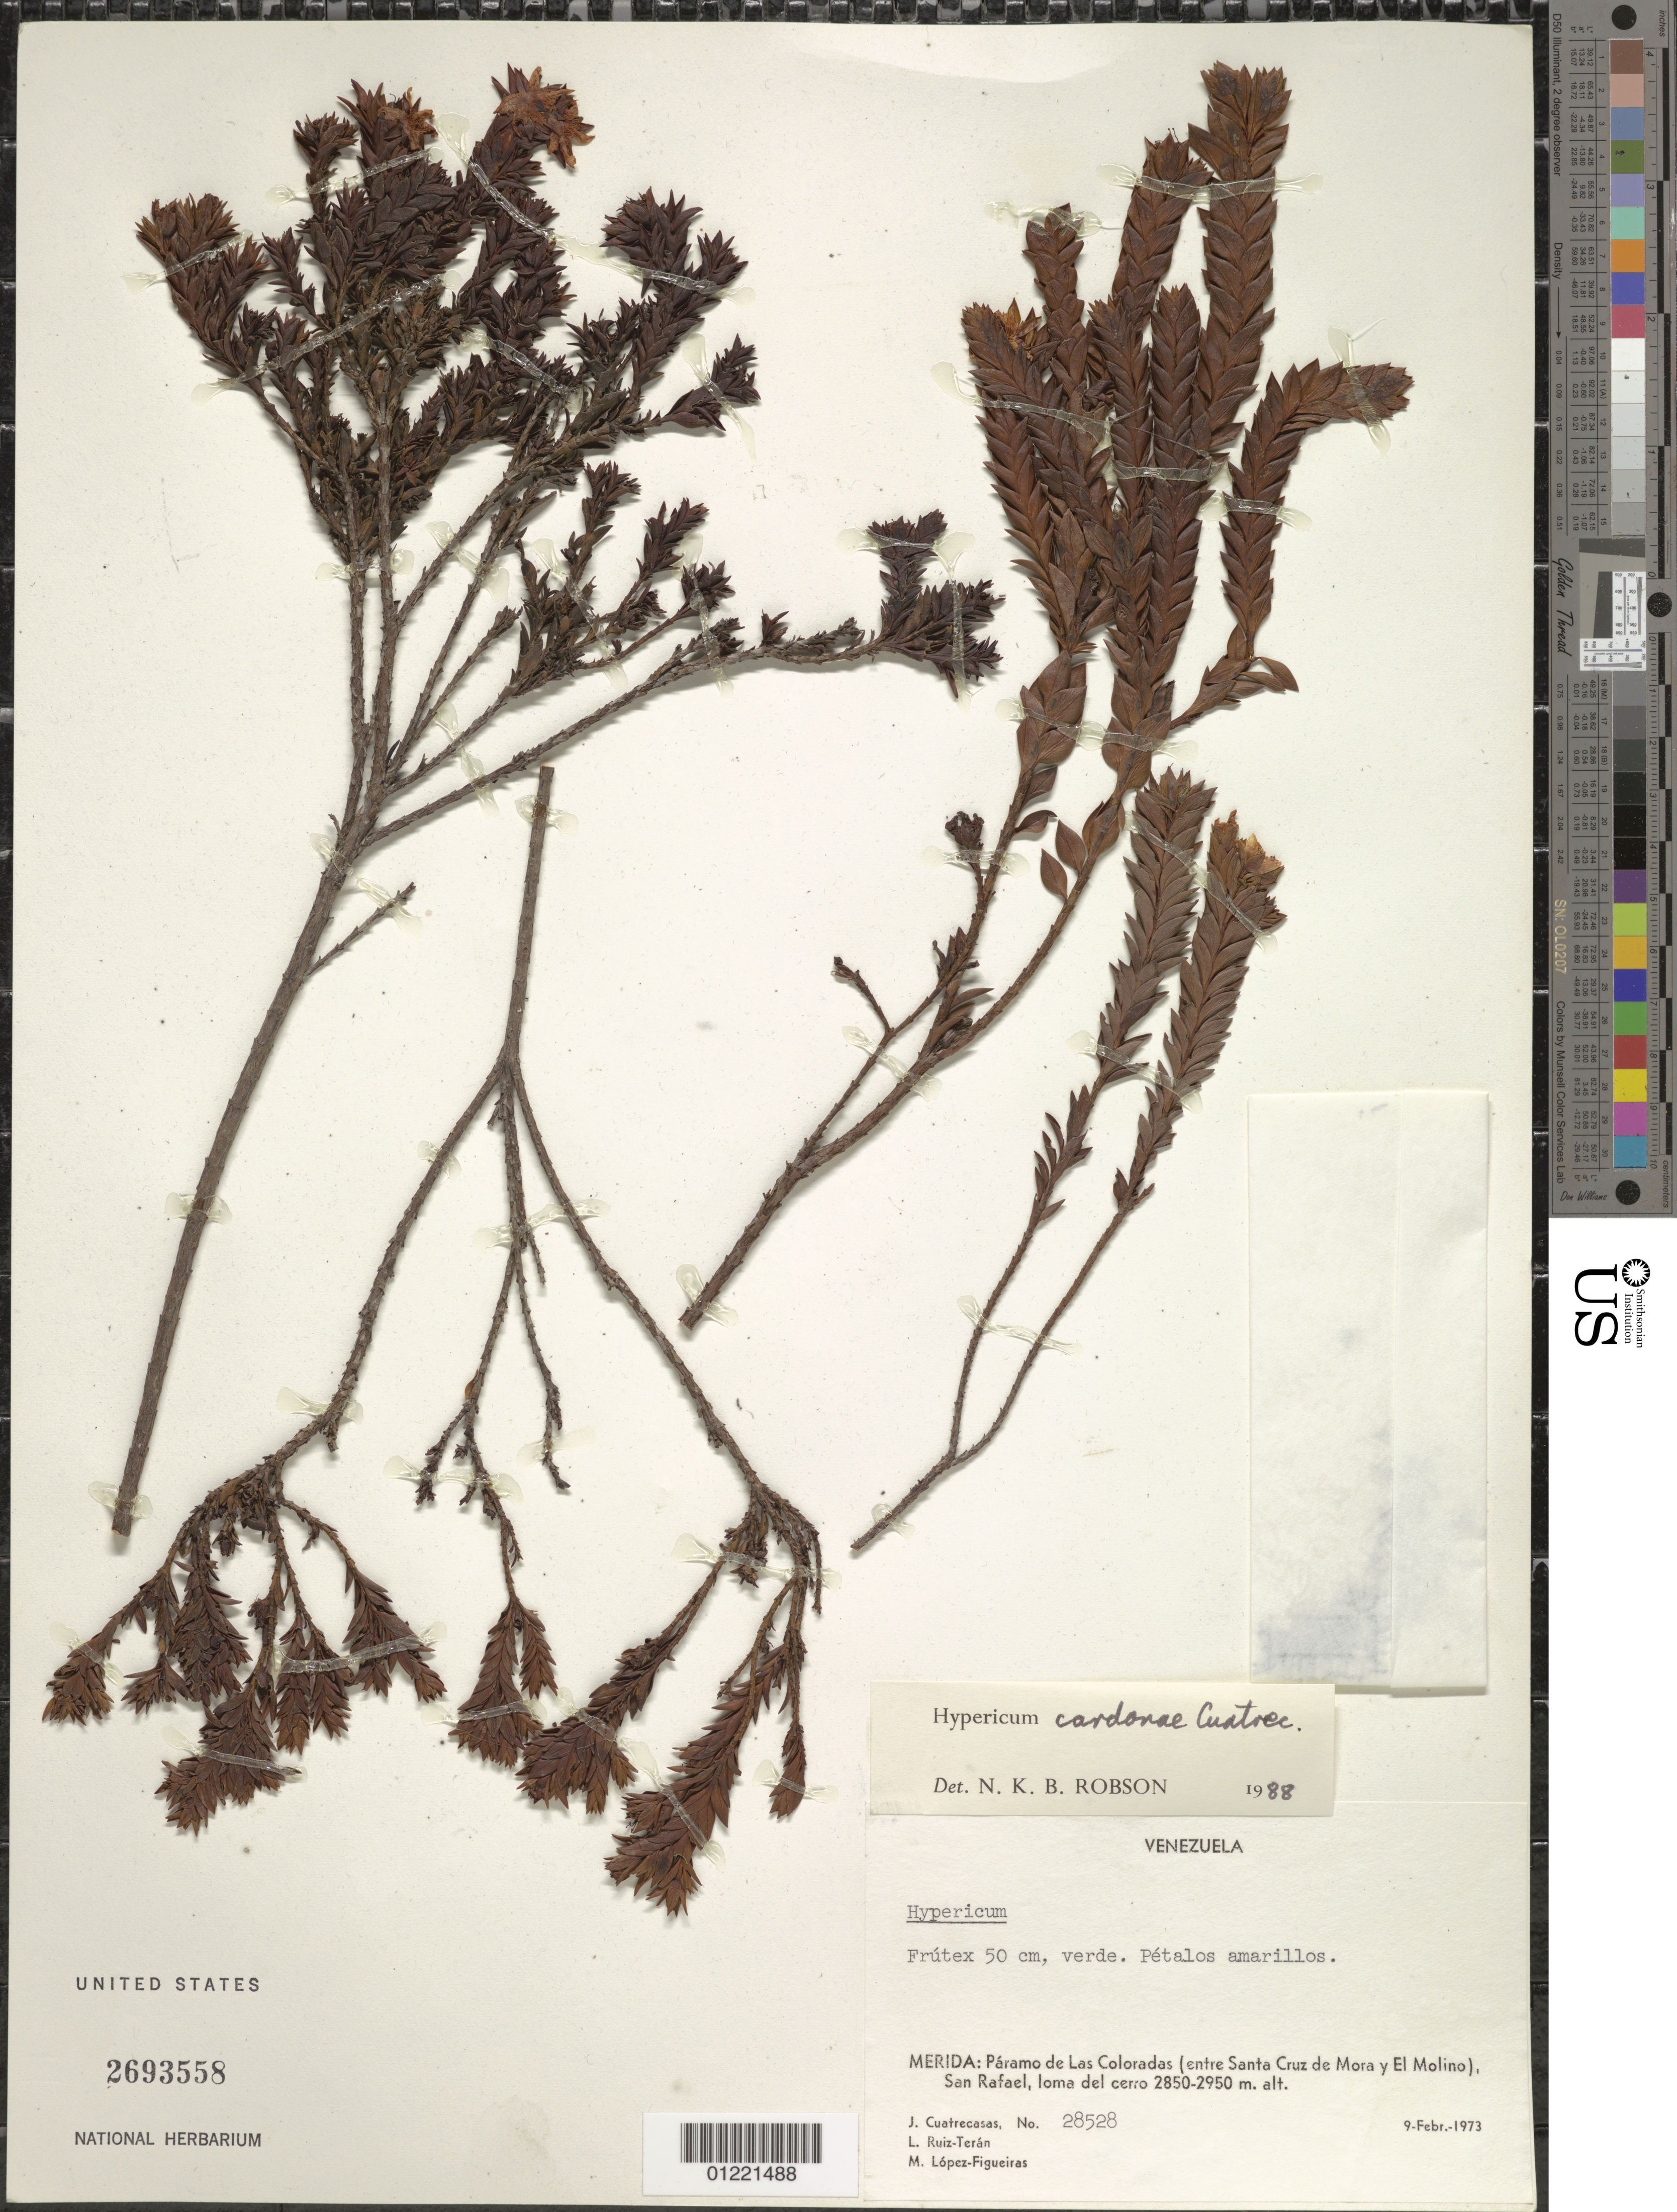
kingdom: Plantae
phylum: Tracheophyta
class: Magnoliopsida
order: Malpighiales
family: Hypericaceae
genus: Hypericum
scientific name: Hypericum cardonae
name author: Cuatrec.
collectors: J. Cuatrecasas, L. E. Ruíz-Terán & M. López Figueiras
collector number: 28528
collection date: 1973-02-09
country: Venezuela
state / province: Mérida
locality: Páramo de Las Coloradas (entre Santa Cruz de Mora y El Molino), San Rafael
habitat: loma del cerro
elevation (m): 2850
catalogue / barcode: US 2693558